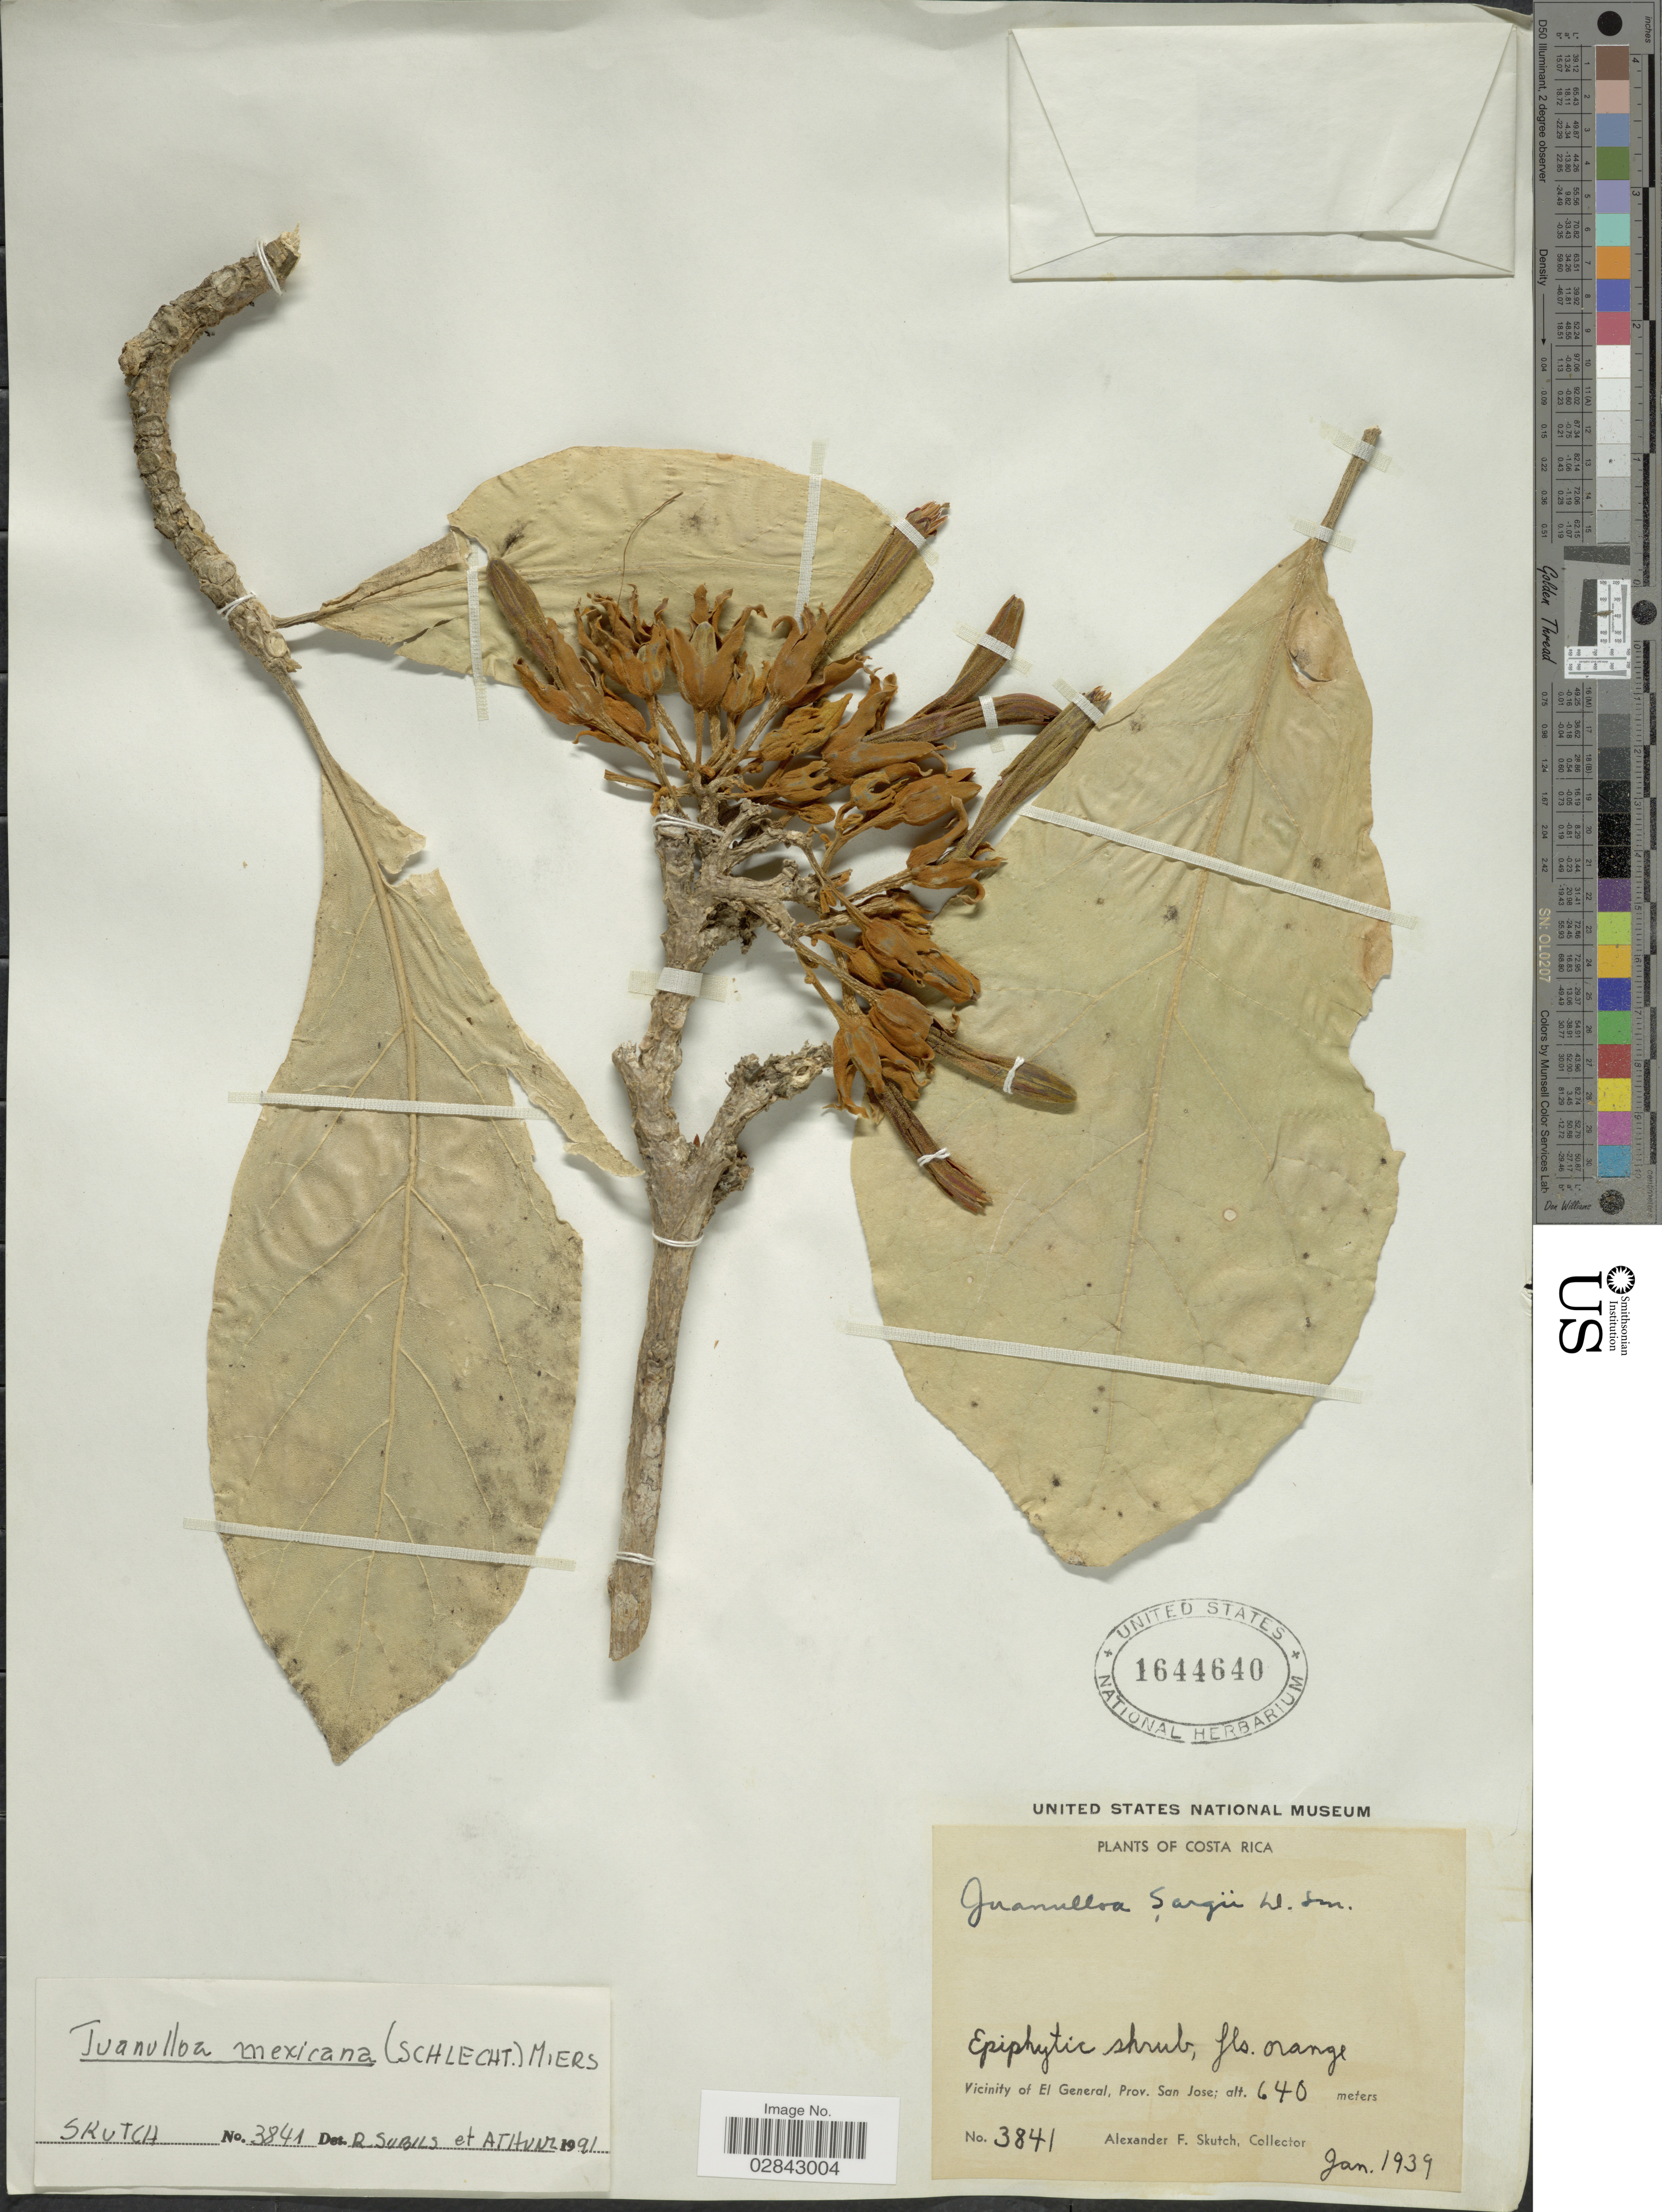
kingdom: Plantae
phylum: Tracheophyta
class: Magnoliopsida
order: Solanales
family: Solanaceae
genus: Juanulloa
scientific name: Juanulloa mexicana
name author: Miers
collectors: A. F. Skutch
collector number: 3841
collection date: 1939-01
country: Costa Rica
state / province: San José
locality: Vicinity of El General.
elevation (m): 640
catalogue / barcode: US 1644640